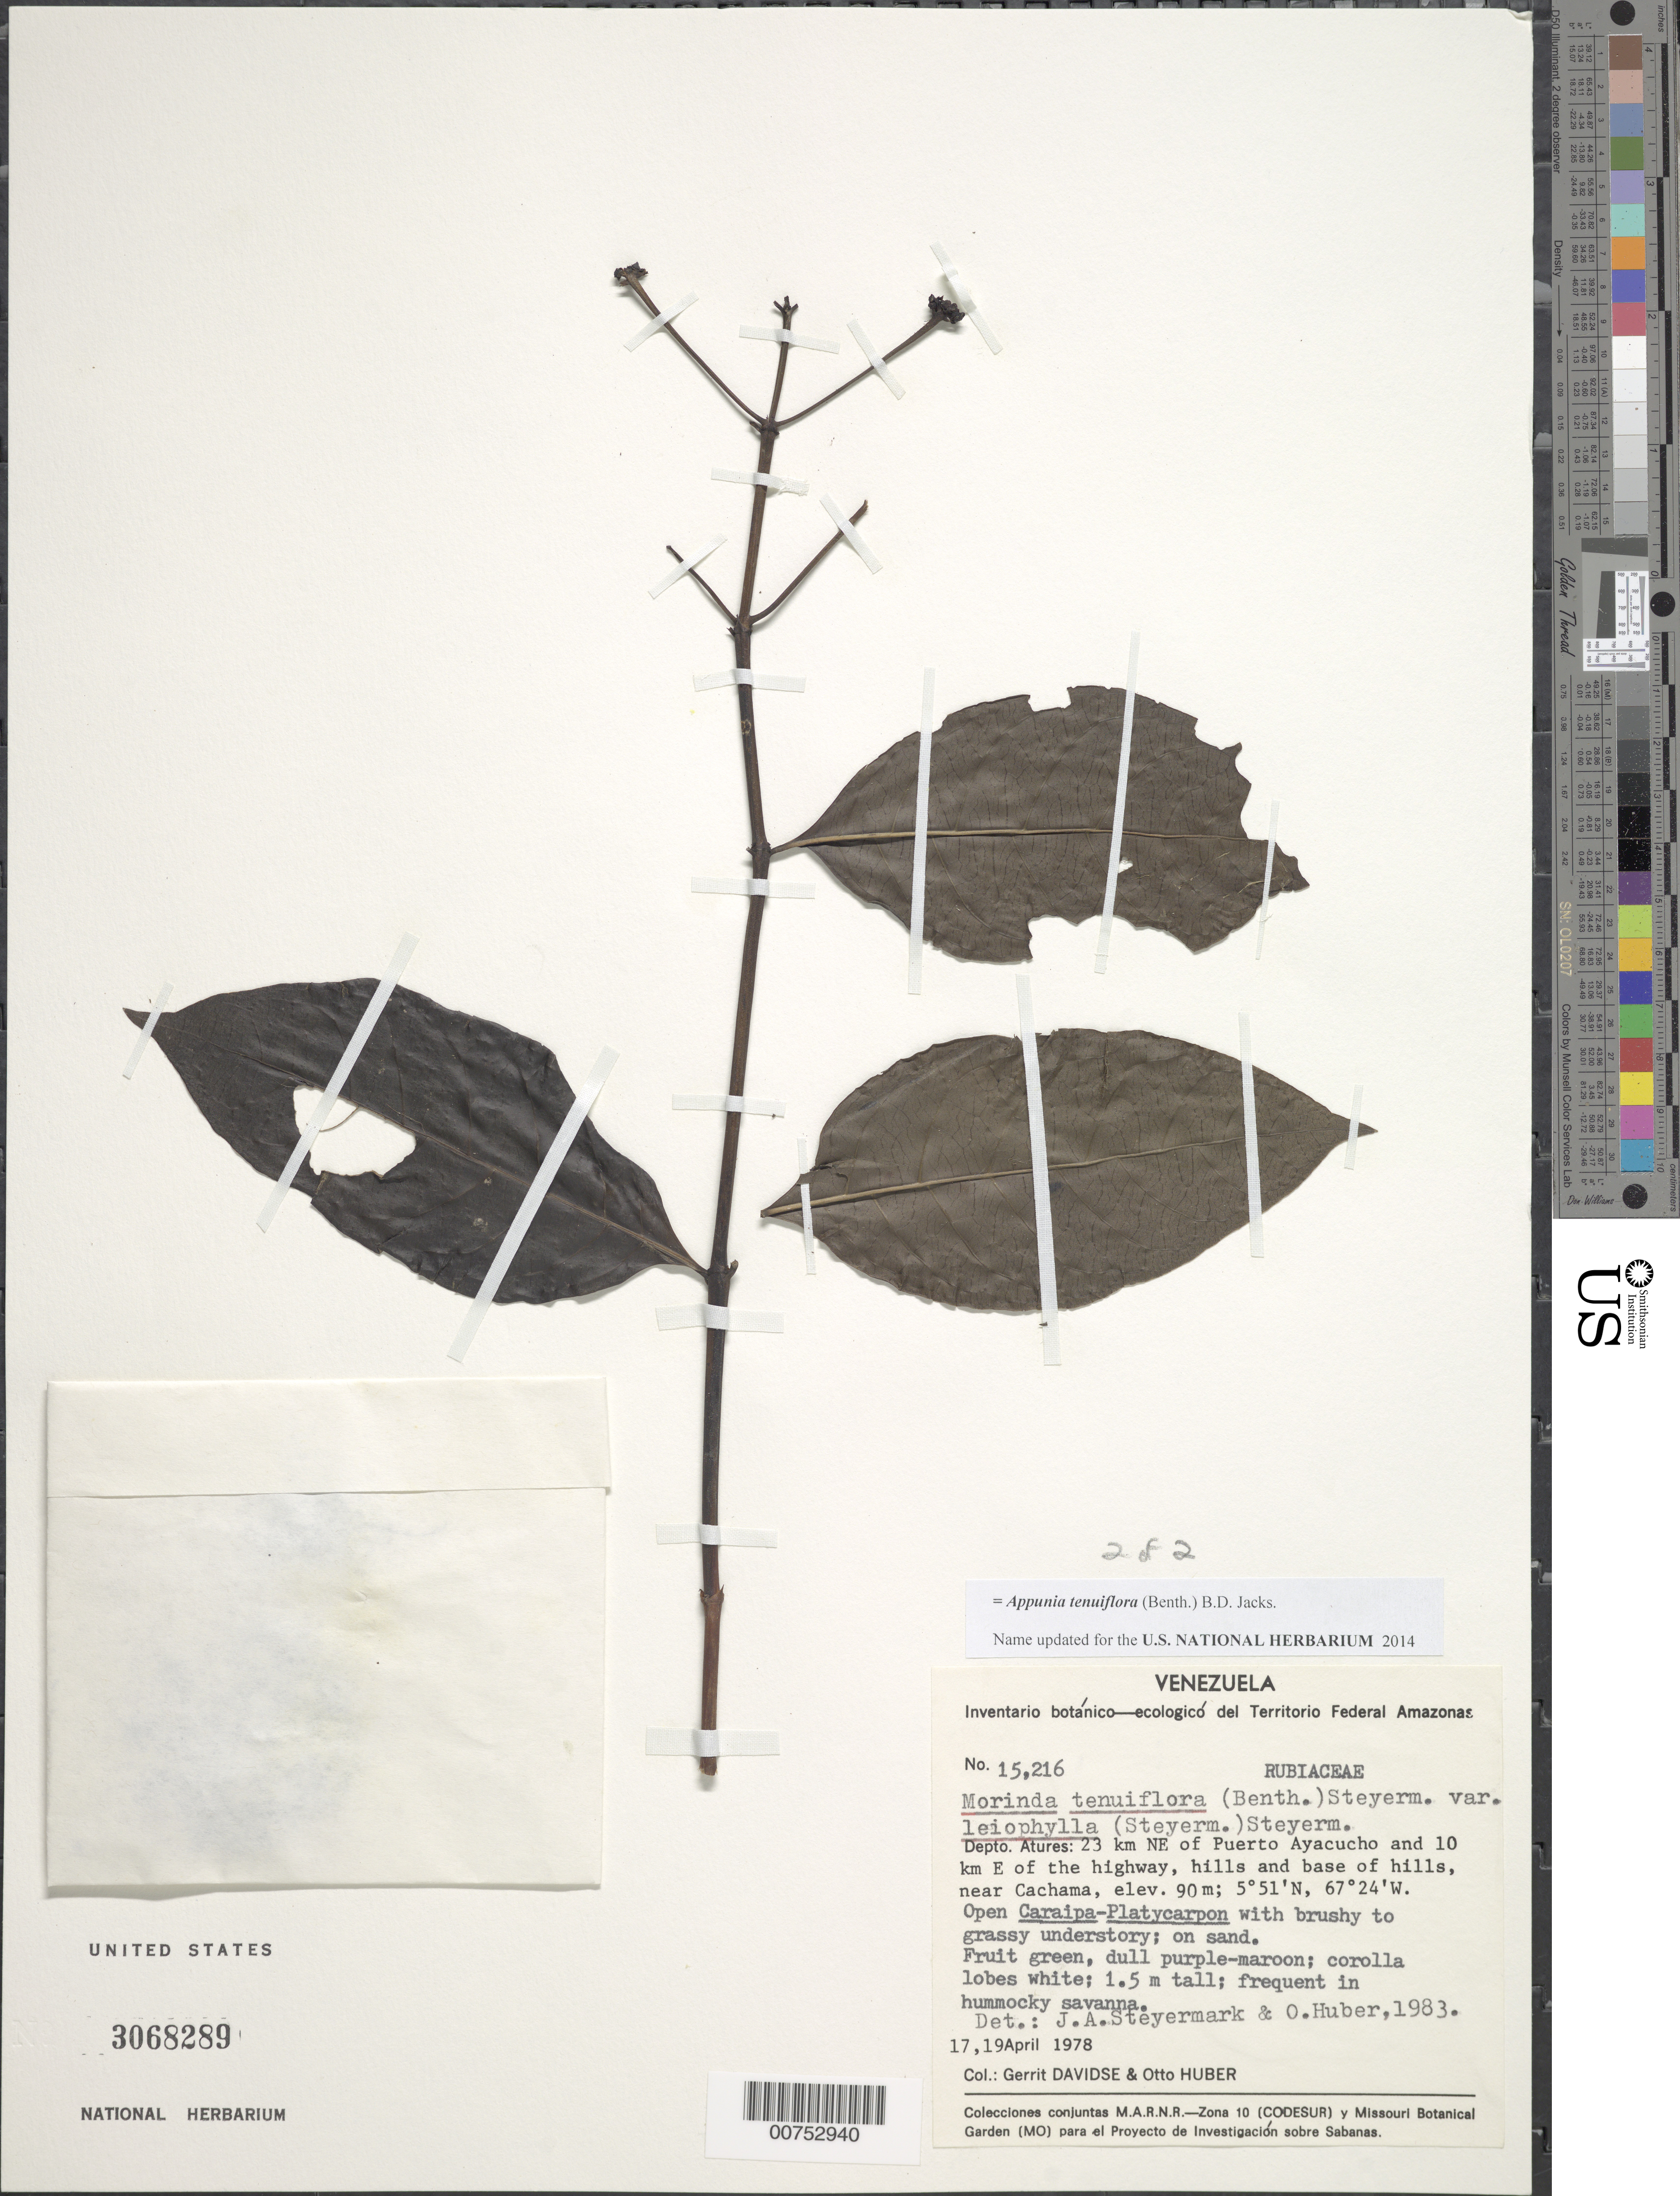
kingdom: Plantae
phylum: Tracheophyta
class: Magnoliopsida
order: Gentianales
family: Rubiaceae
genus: Appunia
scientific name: Appunia tenuiflora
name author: (Benth.) Hook. f. ex B.D. Jacks.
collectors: G. Davidse & O. Huber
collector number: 15216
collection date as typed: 17-Apr-78 and 19-Apr-78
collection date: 1978-04-17,1978-04-19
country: Venezuela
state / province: Amazonas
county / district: Atures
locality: Puerto Ayacucho, 23 km NE of, 10 km E of highway to El Burro, near Cachama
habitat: Hummocky savanna; hills and bas of hills; open Caraipa-Platycarpon with brushy to grassy understory; on sand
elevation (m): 90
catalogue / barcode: US 3068289